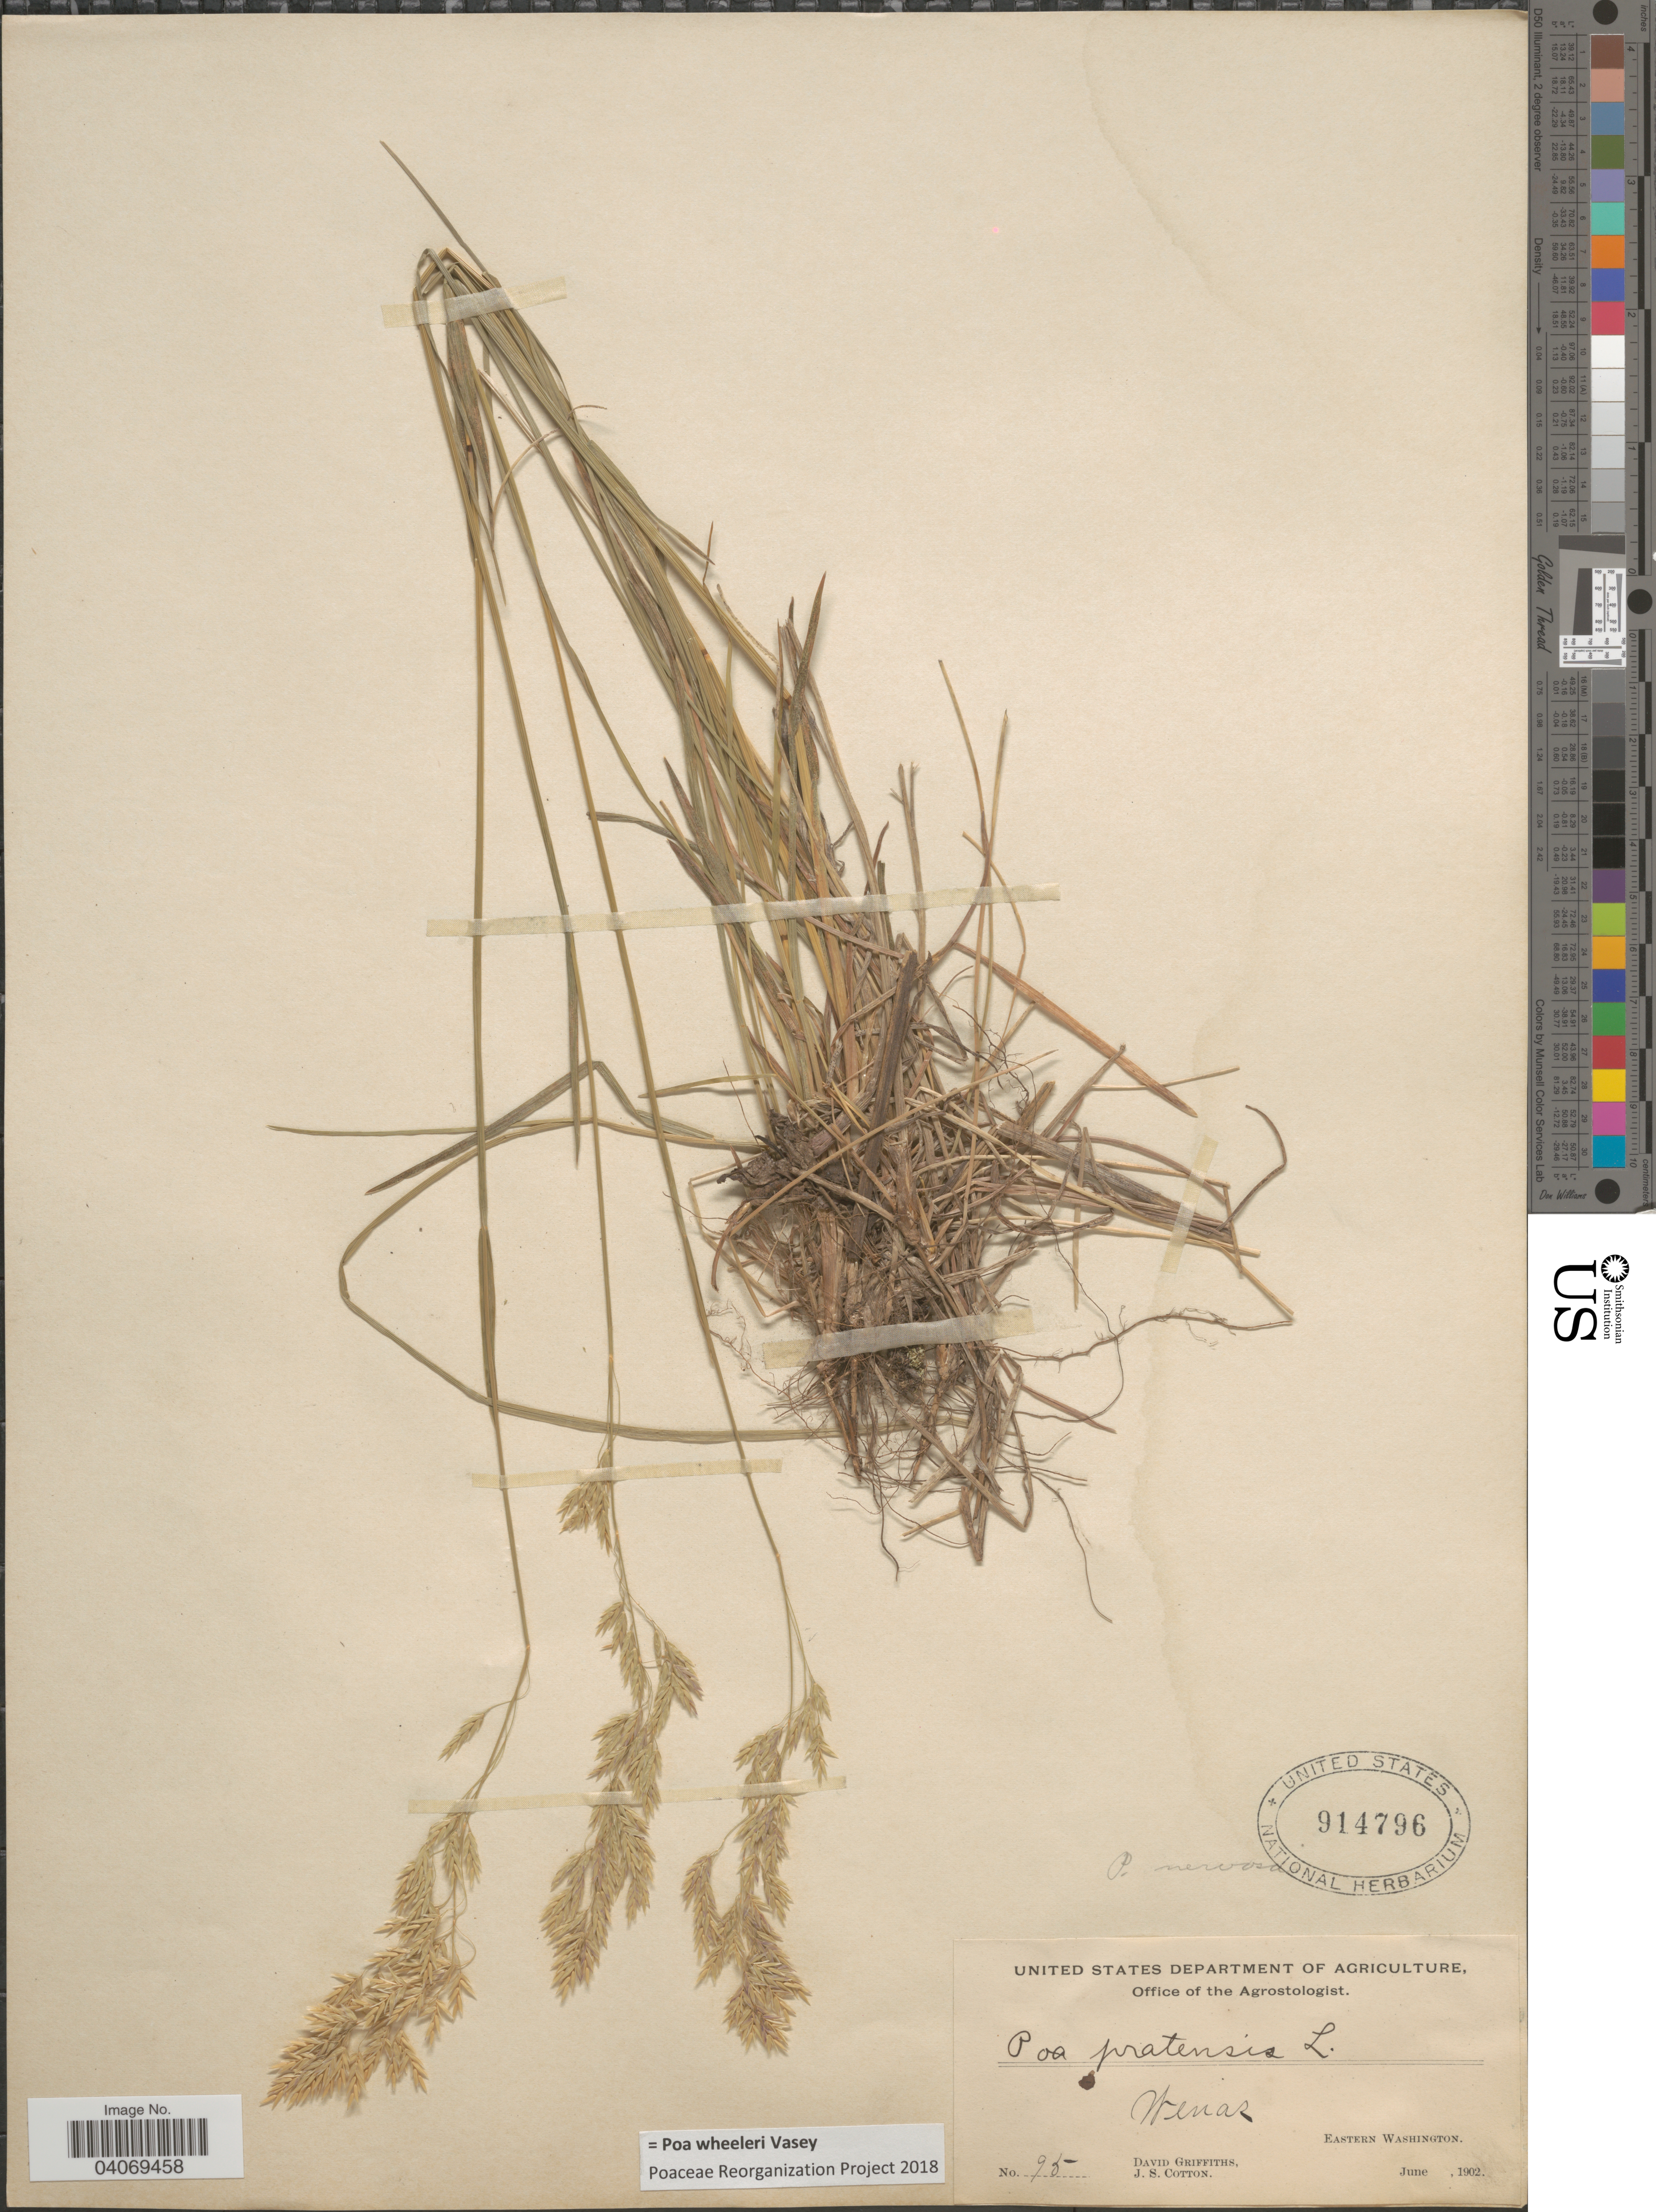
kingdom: Plantae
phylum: Tracheophyta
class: Liliopsida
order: Poales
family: Poaceae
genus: Poa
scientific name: Poa wheeleri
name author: Vasey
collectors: D. Griffiths & J. S. Cotton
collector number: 95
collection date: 1902-06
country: United States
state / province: Washington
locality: Wenas. Eastern Washington.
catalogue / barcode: US 914796